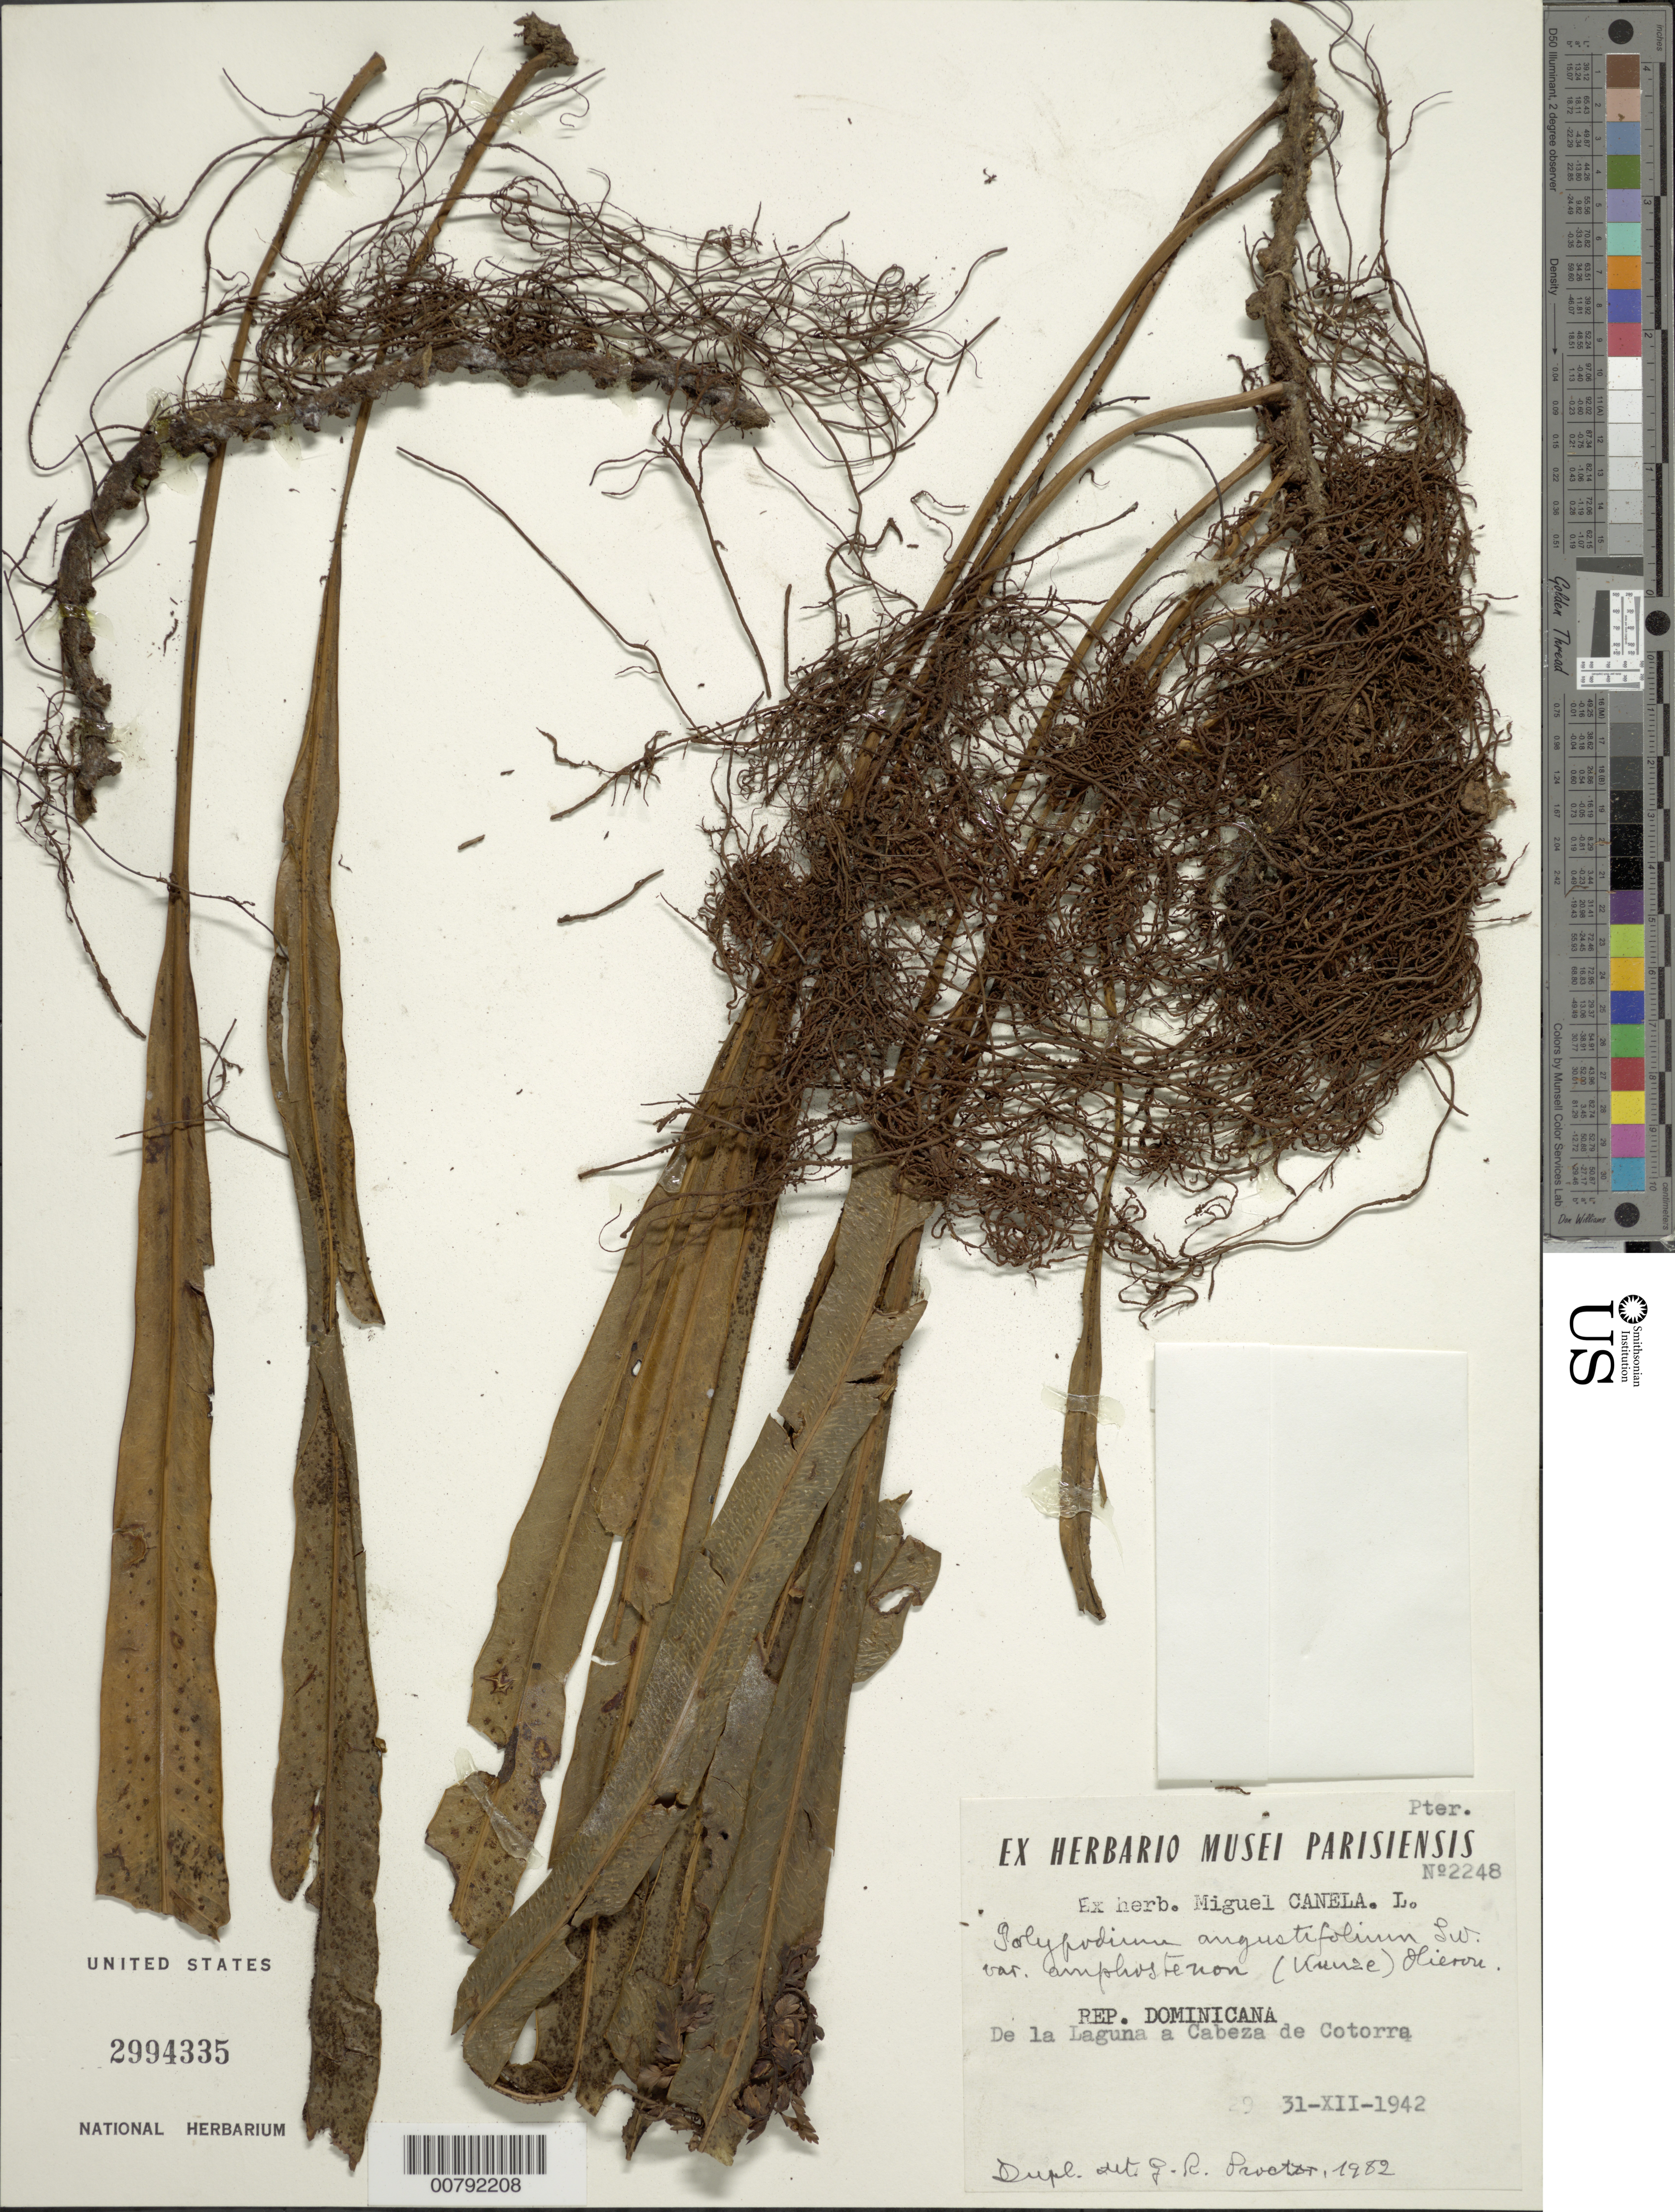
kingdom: Plantae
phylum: Tracheophyta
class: Polypodiopsida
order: Polypodiales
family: Polypodiaceae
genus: Campyloneurum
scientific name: Campyloneurum angustifolium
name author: (Sw.) Fée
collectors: M. Canela Lazaro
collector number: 2248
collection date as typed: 31 Dec 1942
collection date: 1942-12-31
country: Dominican Republic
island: Hispaniola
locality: La Laguna to Cabeza de Cotorra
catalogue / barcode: US 2994335